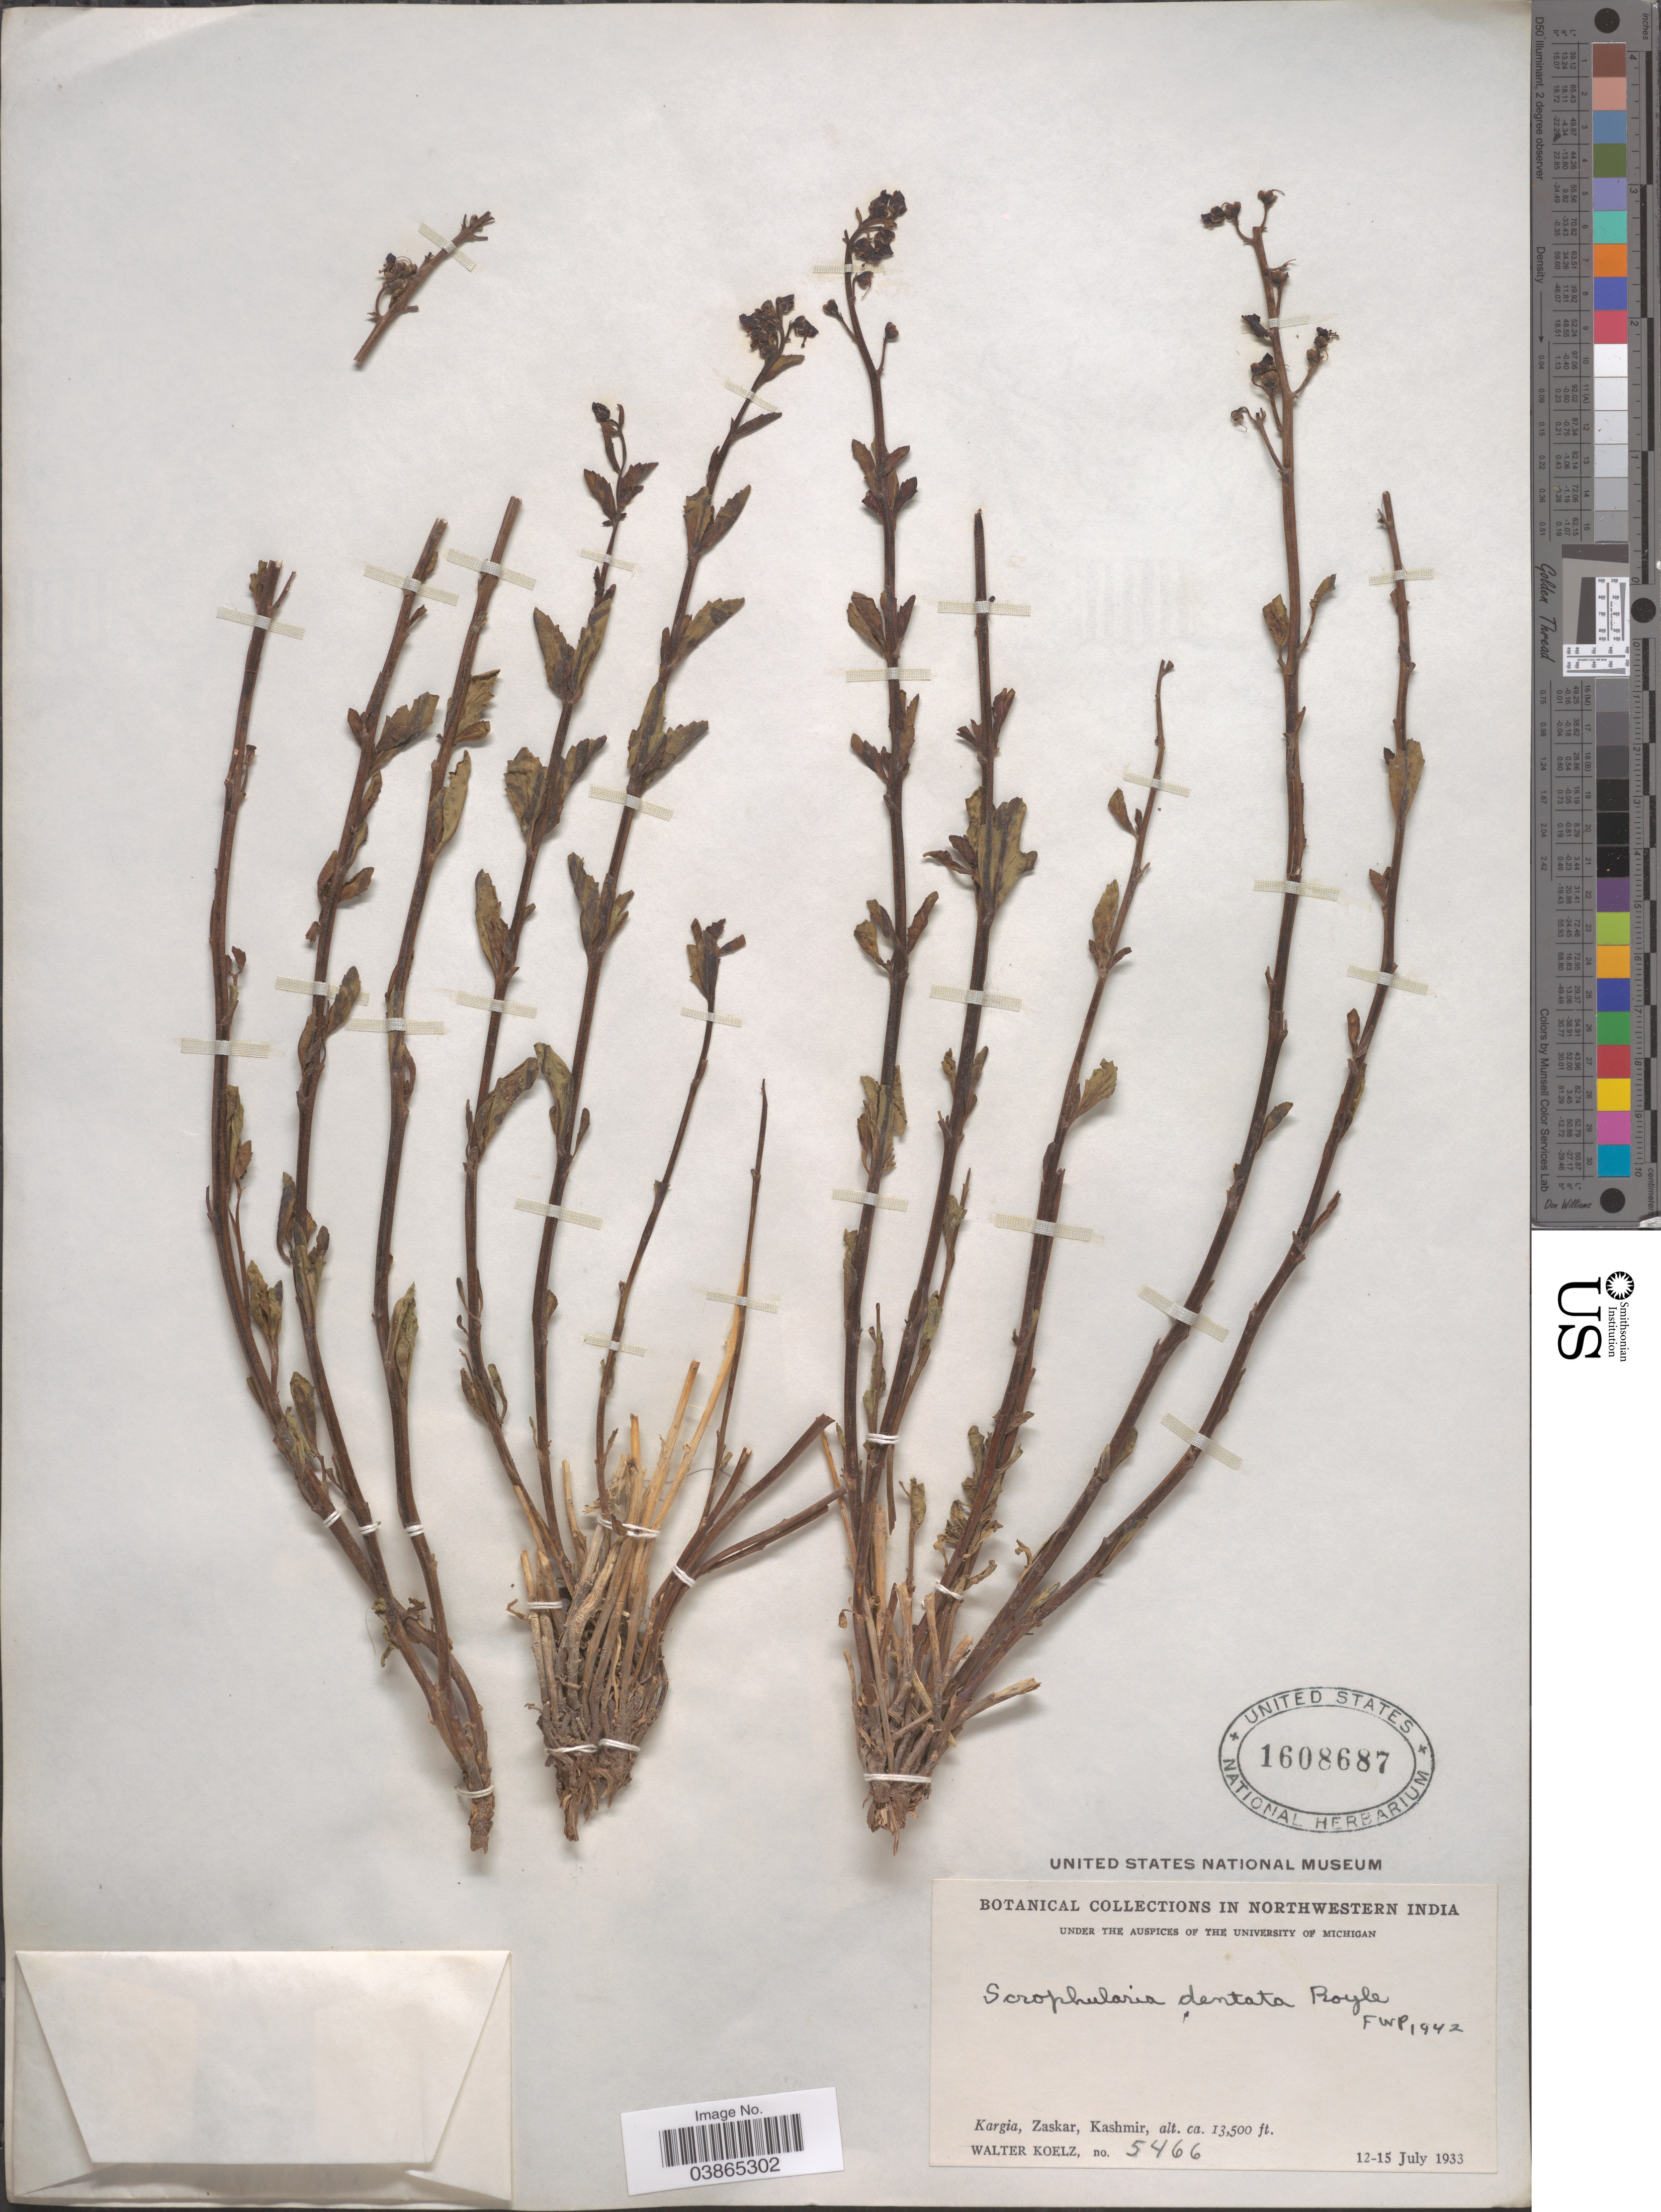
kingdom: Plantae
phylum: Tracheophyta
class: Magnoliopsida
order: Lamiales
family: Scrophulariaceae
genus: Scrophularia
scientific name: Scrophularia dentata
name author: Royle ex Benth.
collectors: W. N. Koelz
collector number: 5466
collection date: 1933-07-12/1933-07-15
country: India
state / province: Jammu and Kashmir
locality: In Northwestern India. Kargia, Zaskar, Kashmir.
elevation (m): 4115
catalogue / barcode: US 1608687